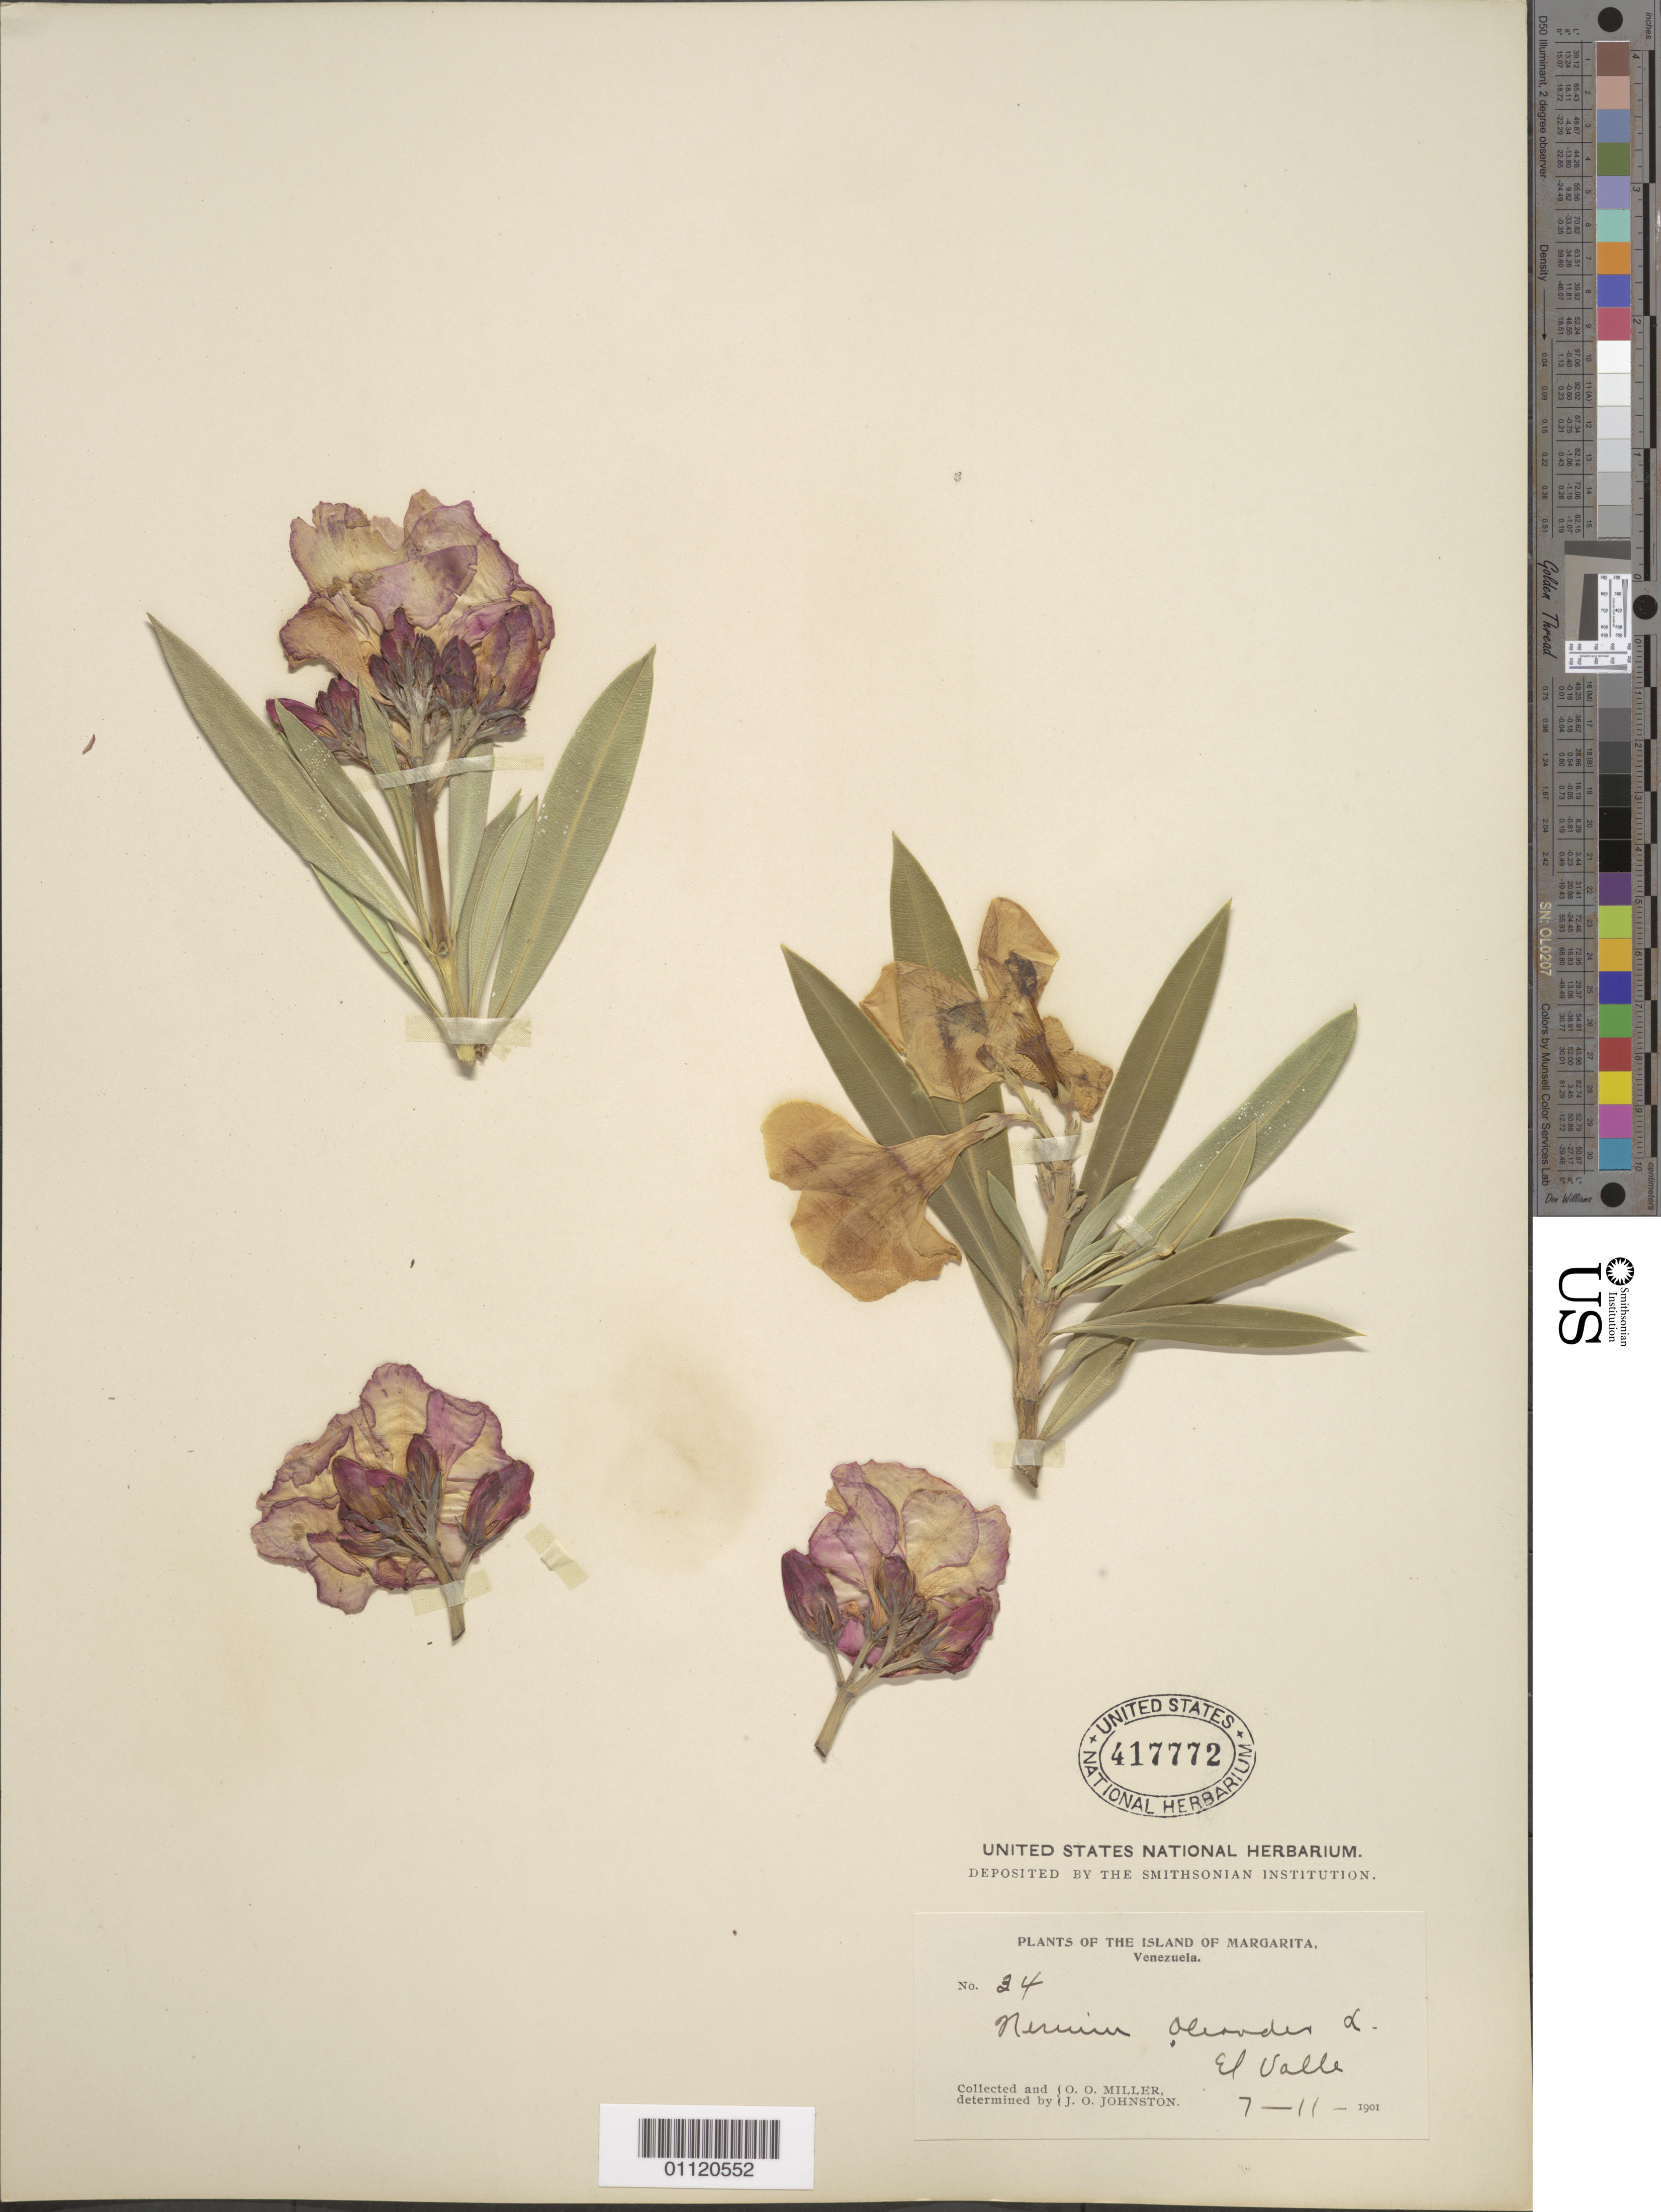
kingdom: Plantae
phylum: Tracheophyta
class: Magnoliopsida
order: Gentianales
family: Apocynaceae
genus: Nerium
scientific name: Nerium oleander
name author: L.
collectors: O. O. Miller & J. Johnston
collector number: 24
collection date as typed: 11 Jul 1901 or 07 Nov 1901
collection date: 1901-07-11 or 1901-11-07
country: Venezuela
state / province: Nueva Esparta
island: Margarita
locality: El Valle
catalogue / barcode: US 417772